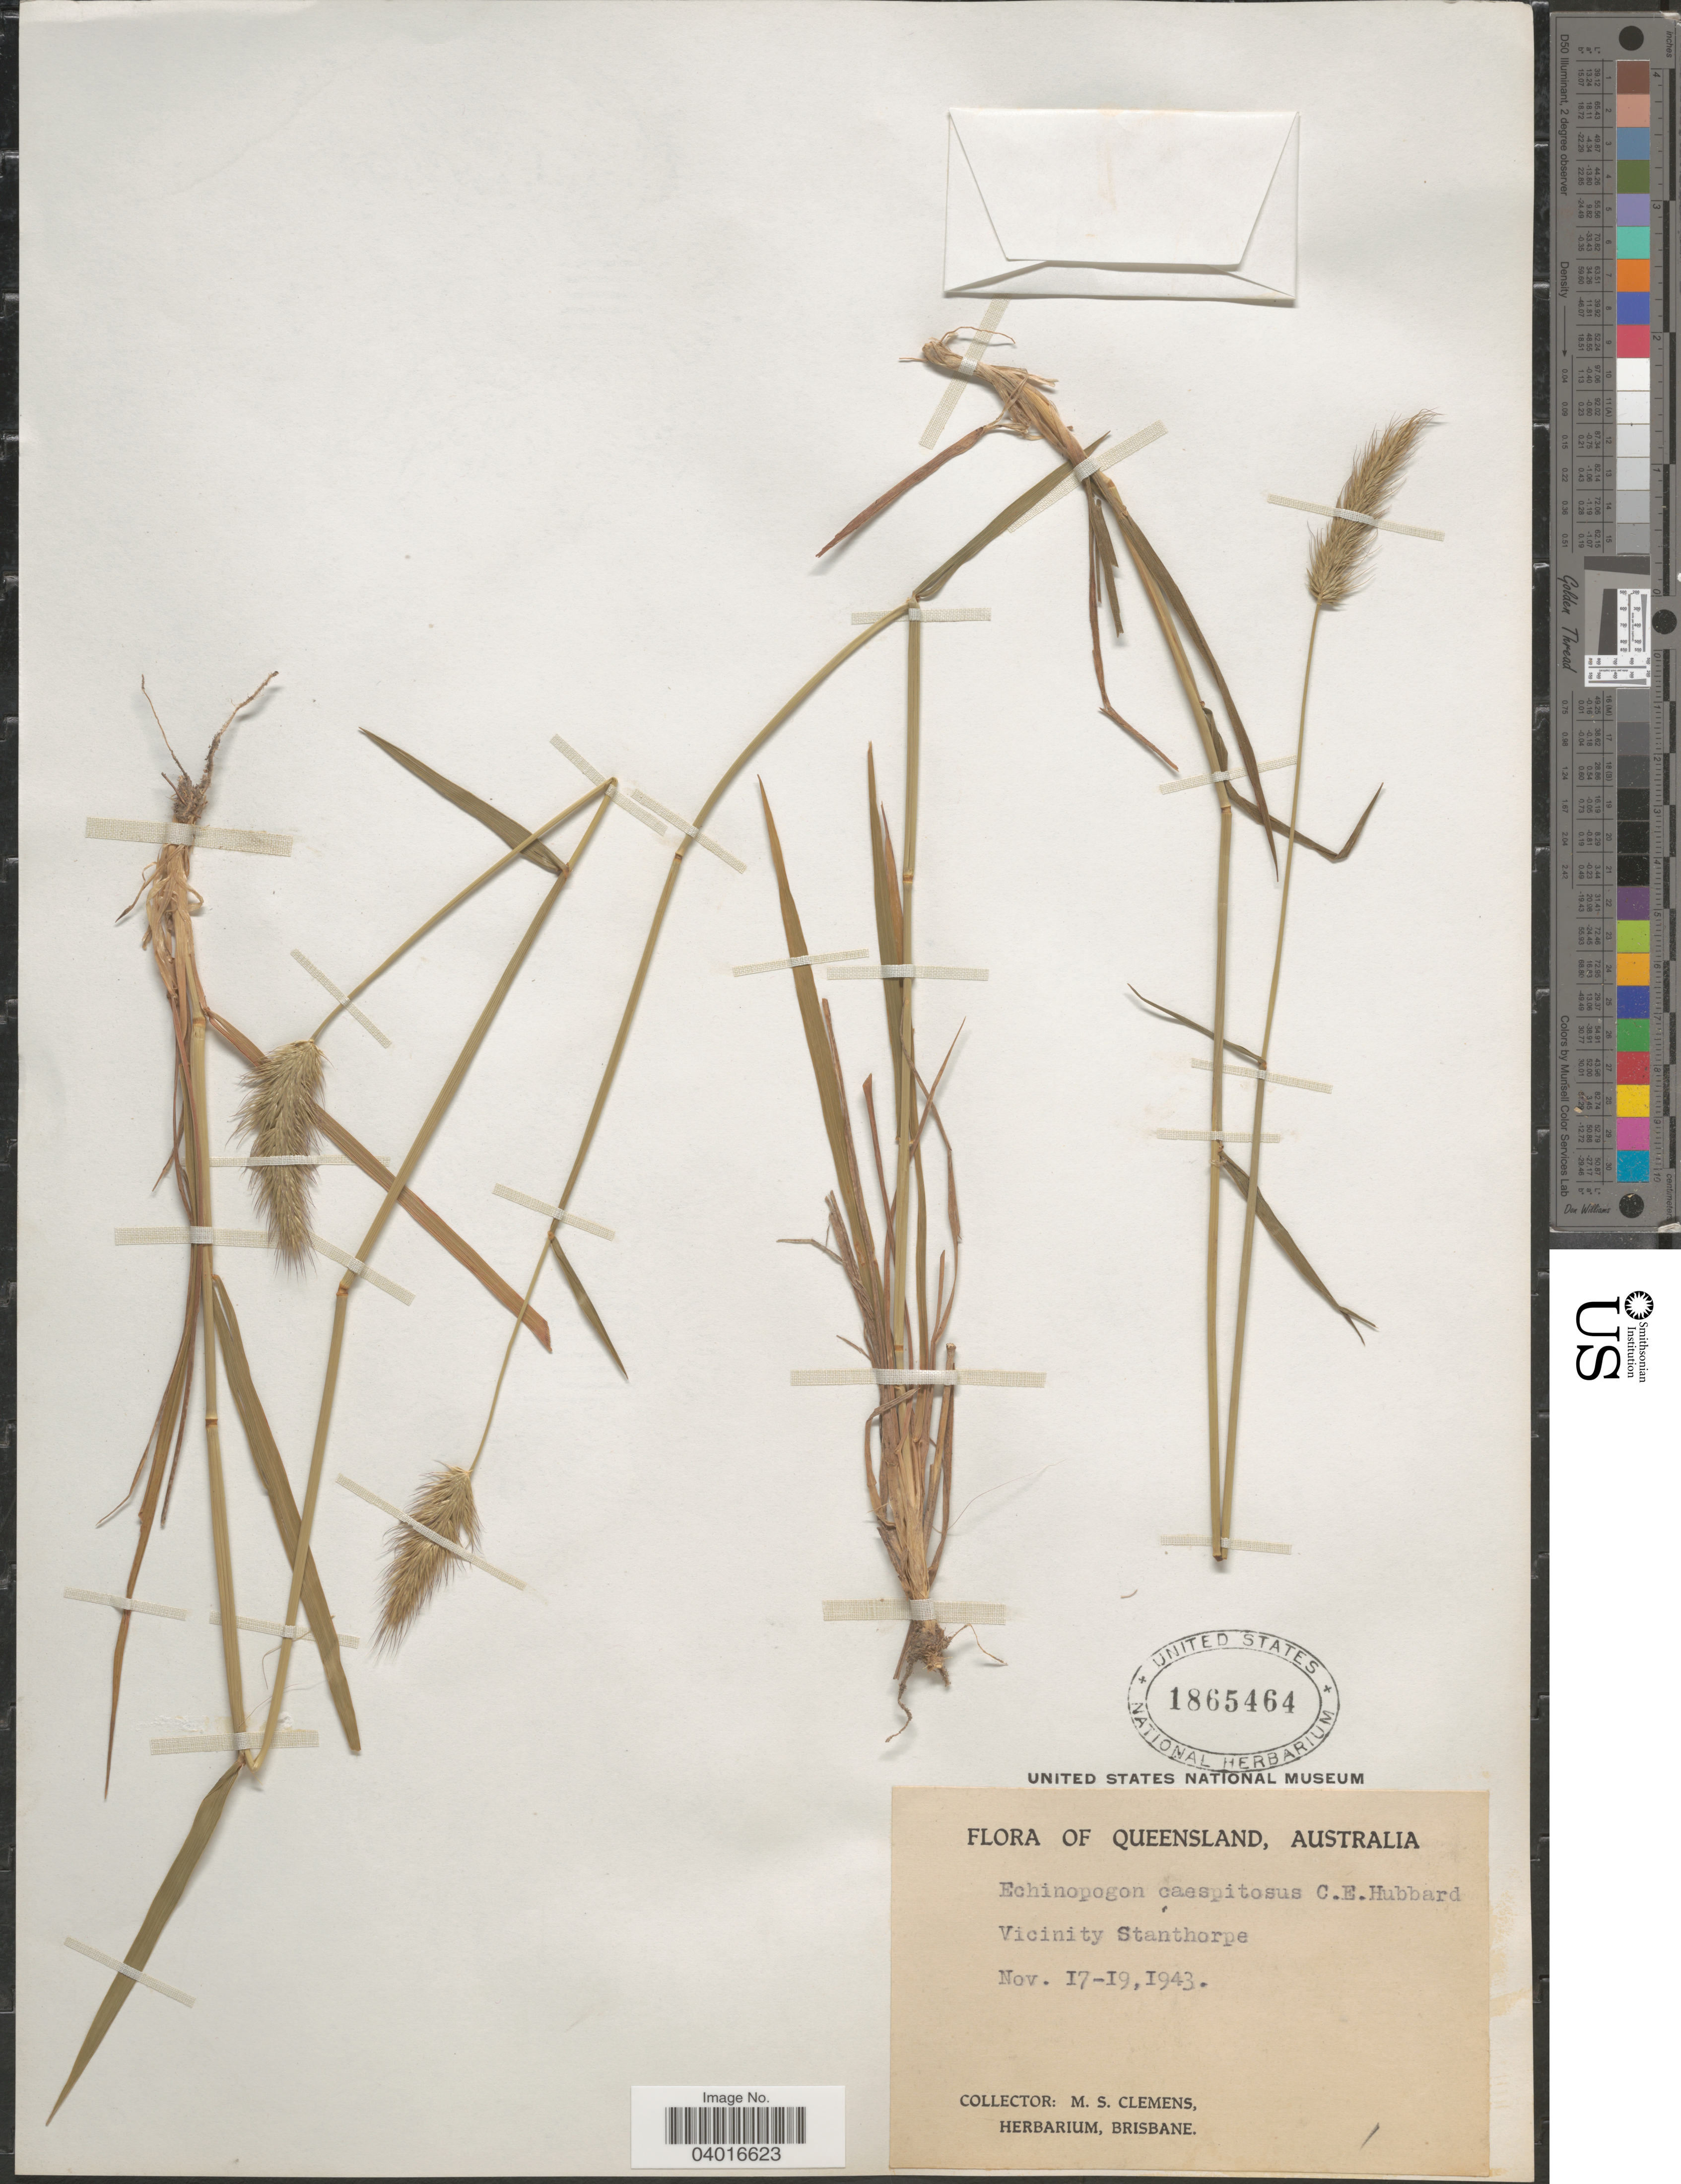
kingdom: Plantae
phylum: Tracheophyta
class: Liliopsida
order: Poales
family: Poaceae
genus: Echinopogon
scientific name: Echinopogon caespitosus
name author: C.E. Hubb.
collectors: M. S. Clemens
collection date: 1943-11-17/1943-11-19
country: Australia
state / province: Queensland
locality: Vicinity Stanthorpe.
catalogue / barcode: US 1865464